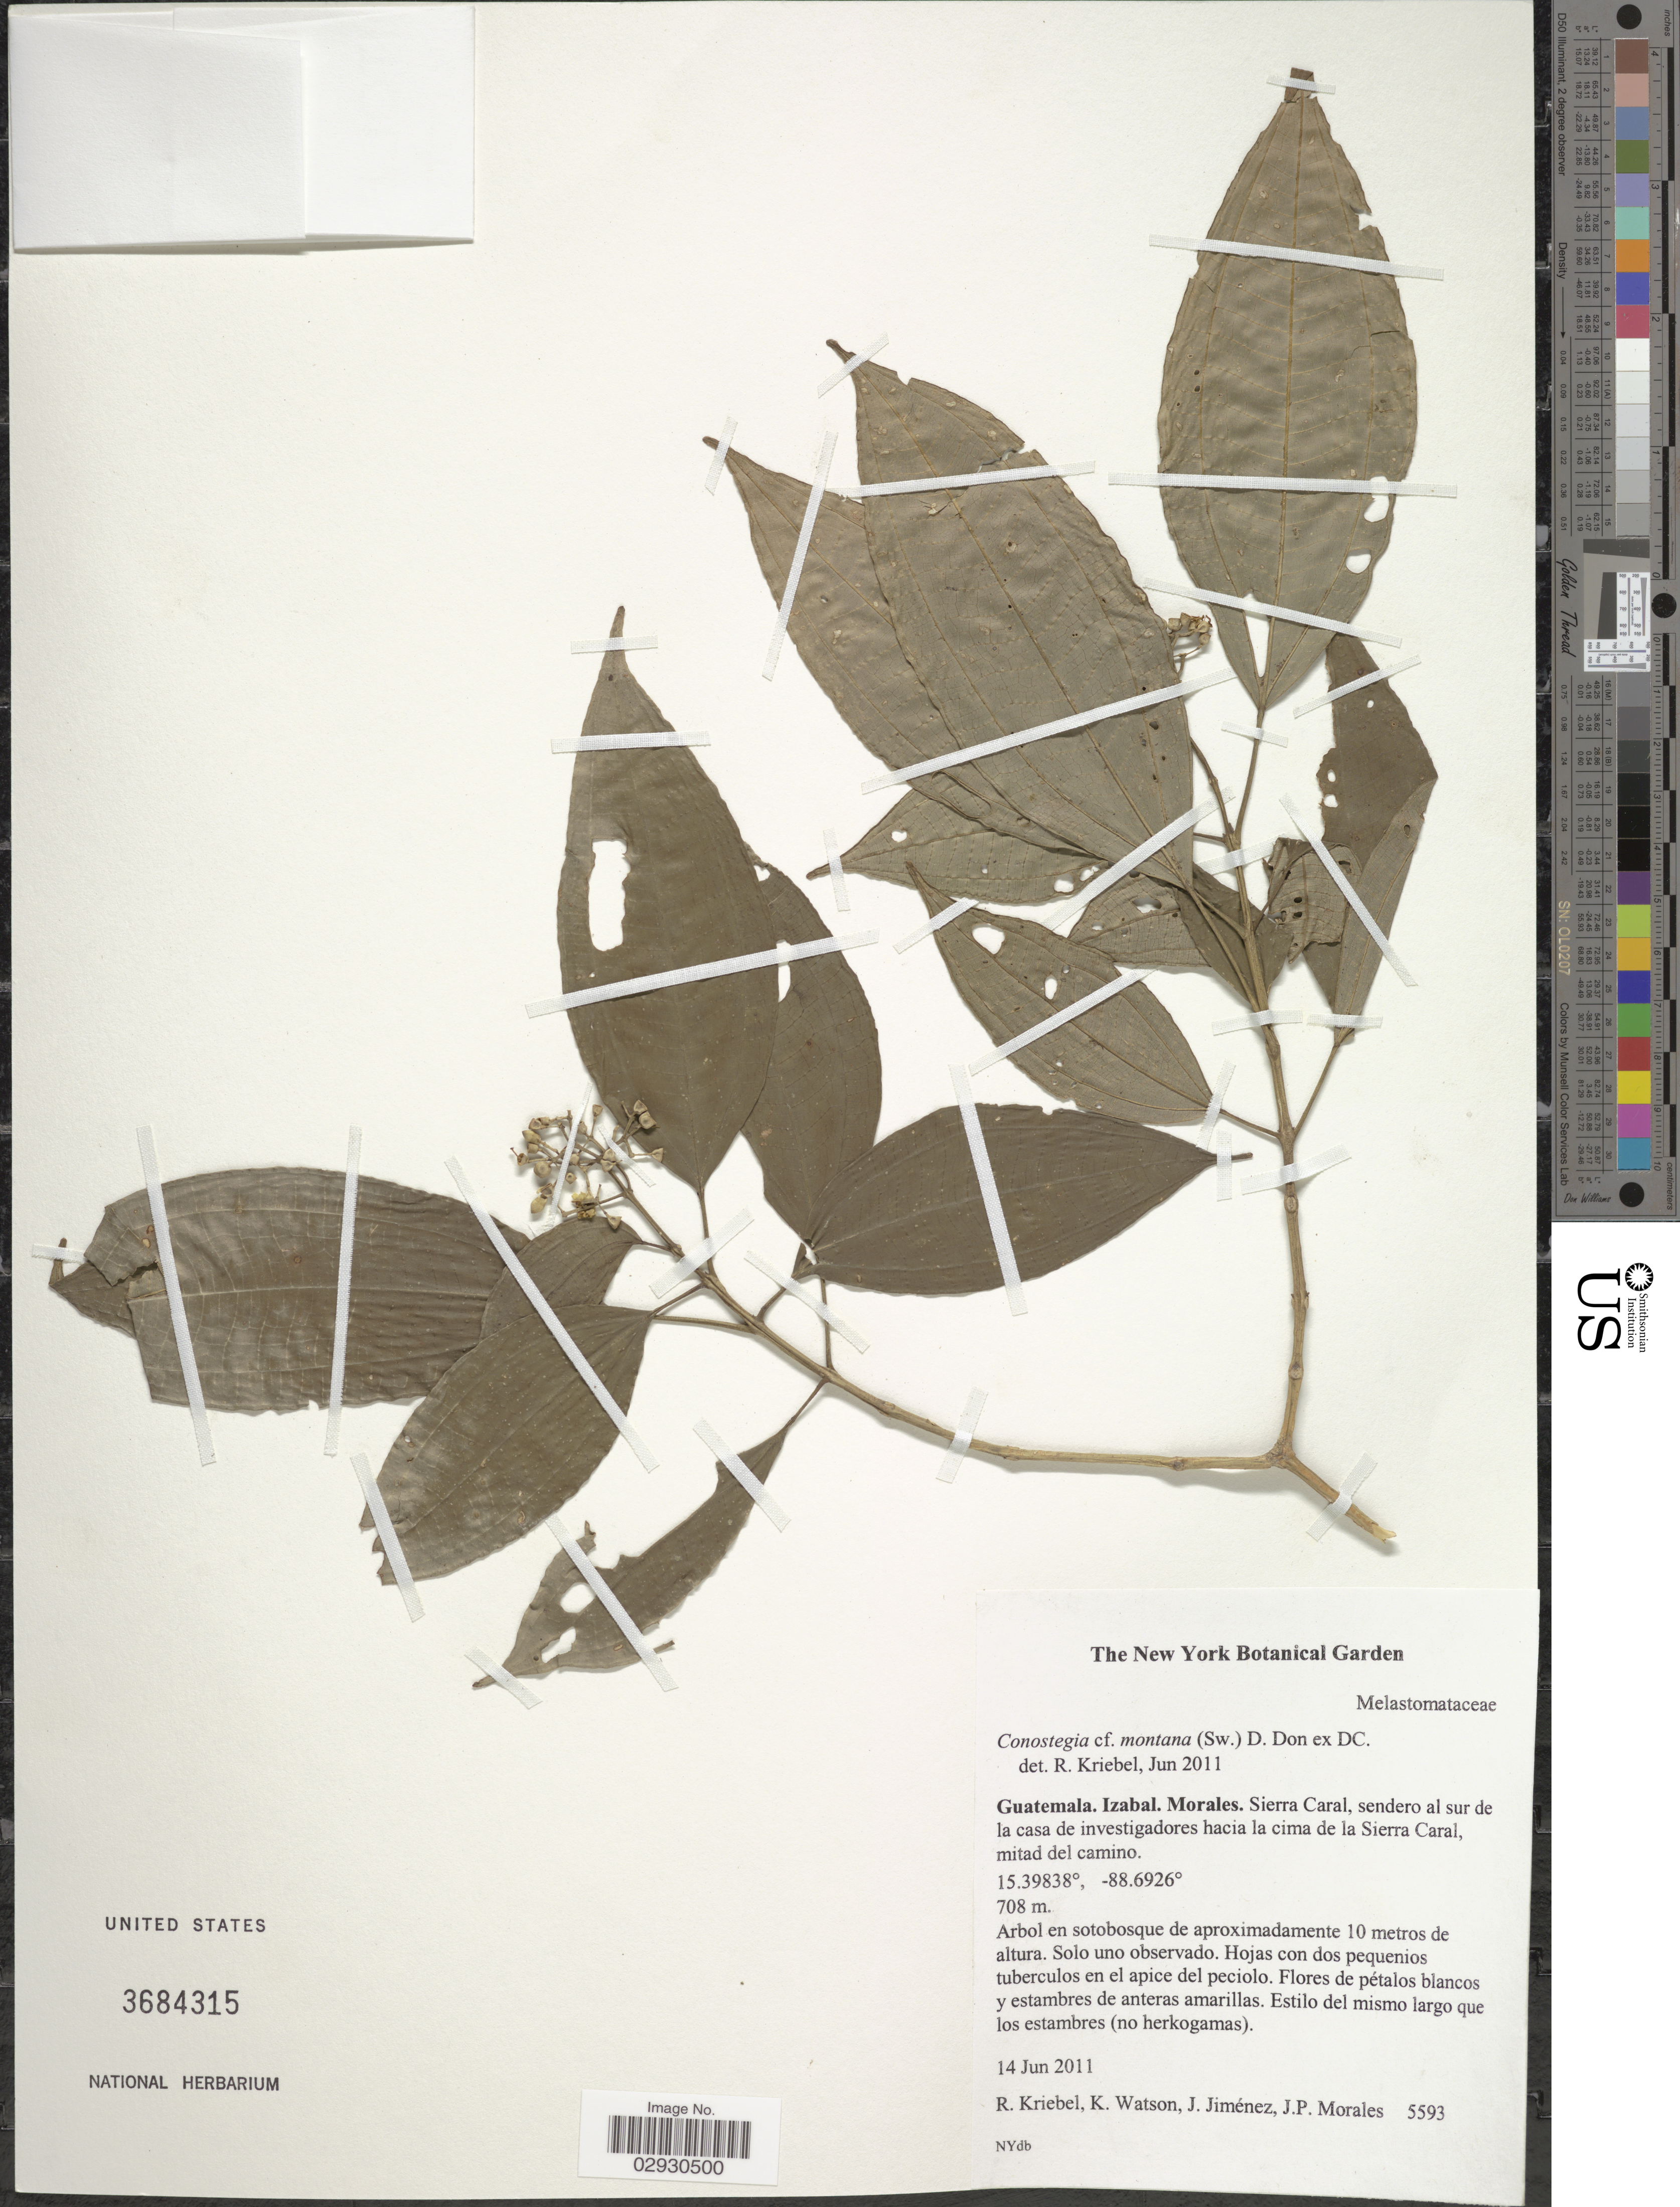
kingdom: Plantae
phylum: Tracheophyta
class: Magnoliopsida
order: Myrtales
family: Melastomataceae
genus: Conostegia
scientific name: Conostegia montana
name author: (Sw.) D. Don ex DC.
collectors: R. Kriebel, K. Watson, J. Jiménez Ramírez & J. Morales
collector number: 5593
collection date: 2011-06-14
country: Guatemala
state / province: Izabal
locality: Morales, Sierra Caral, sendero al sur de la casa de investigadores hacia la cima de la Sierra Caral, mitad del camino.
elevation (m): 708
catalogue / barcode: US 3684315